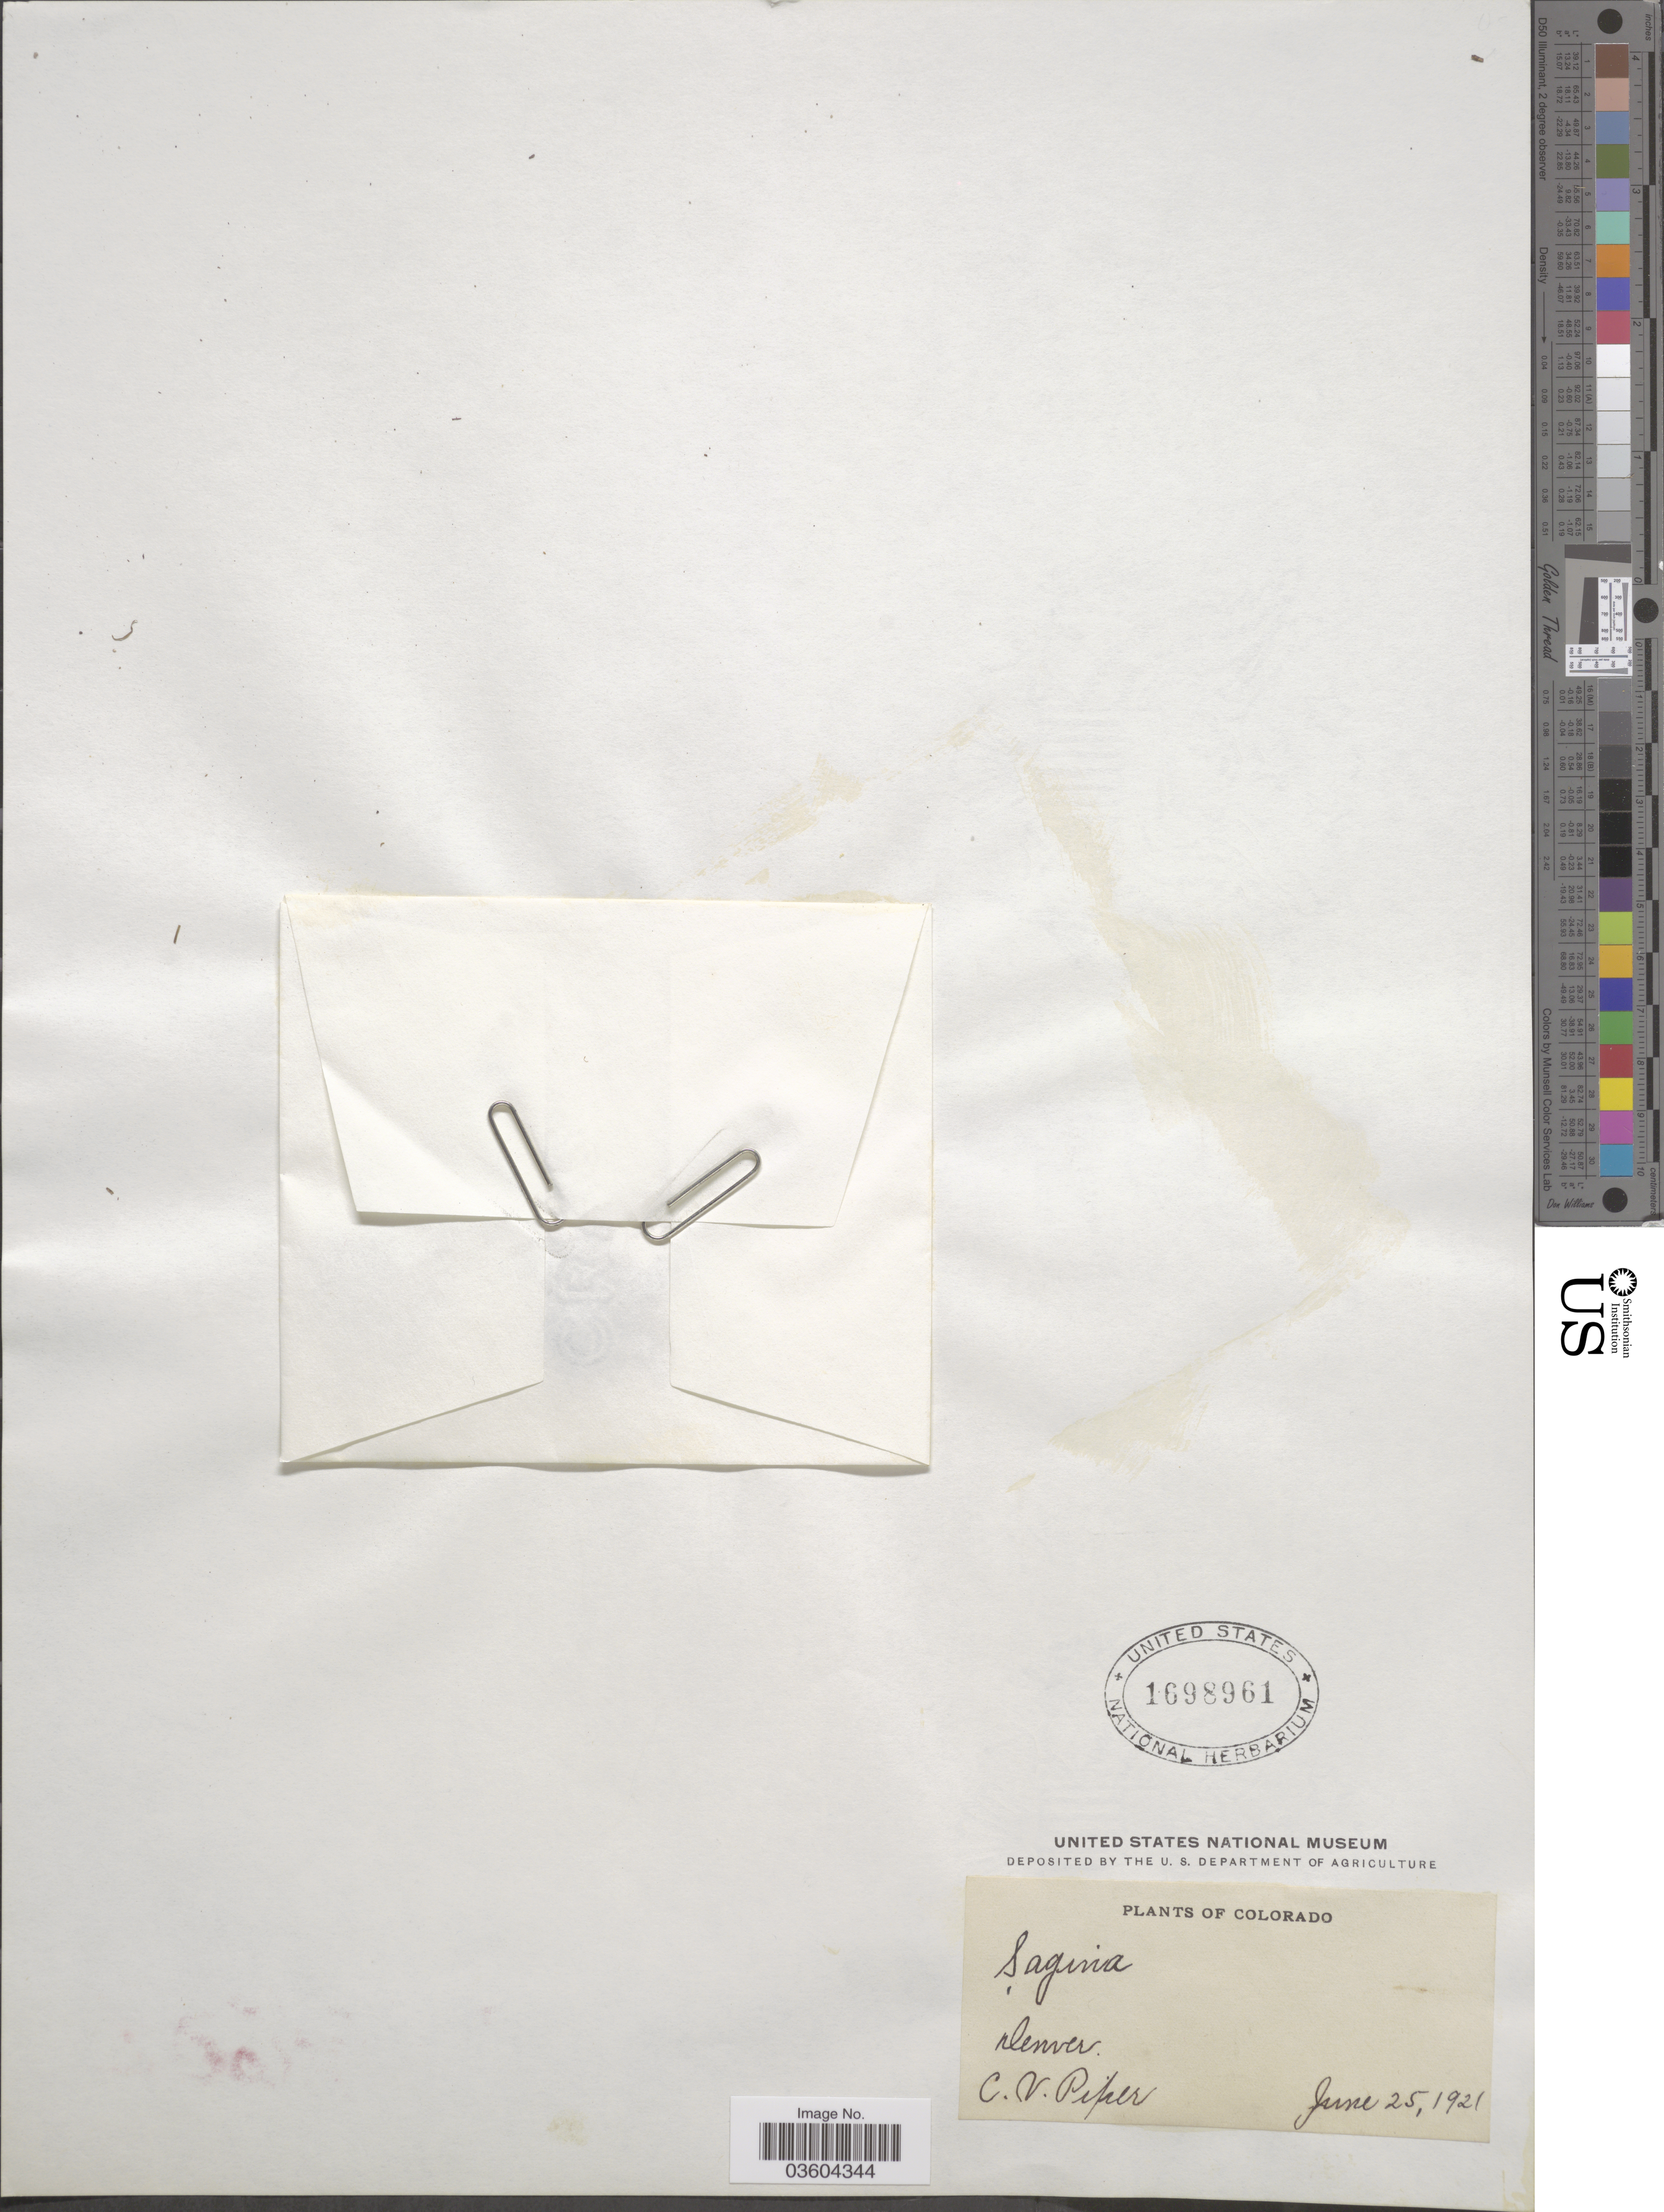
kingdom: Plantae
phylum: Tracheophyta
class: Magnoliopsida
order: Caryophyllales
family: Caryophyllaceae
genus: Sagina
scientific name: Sagina sp.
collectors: C. V. Piper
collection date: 1921-06-25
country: United States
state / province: Colorado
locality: Denver.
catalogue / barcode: US 1698961